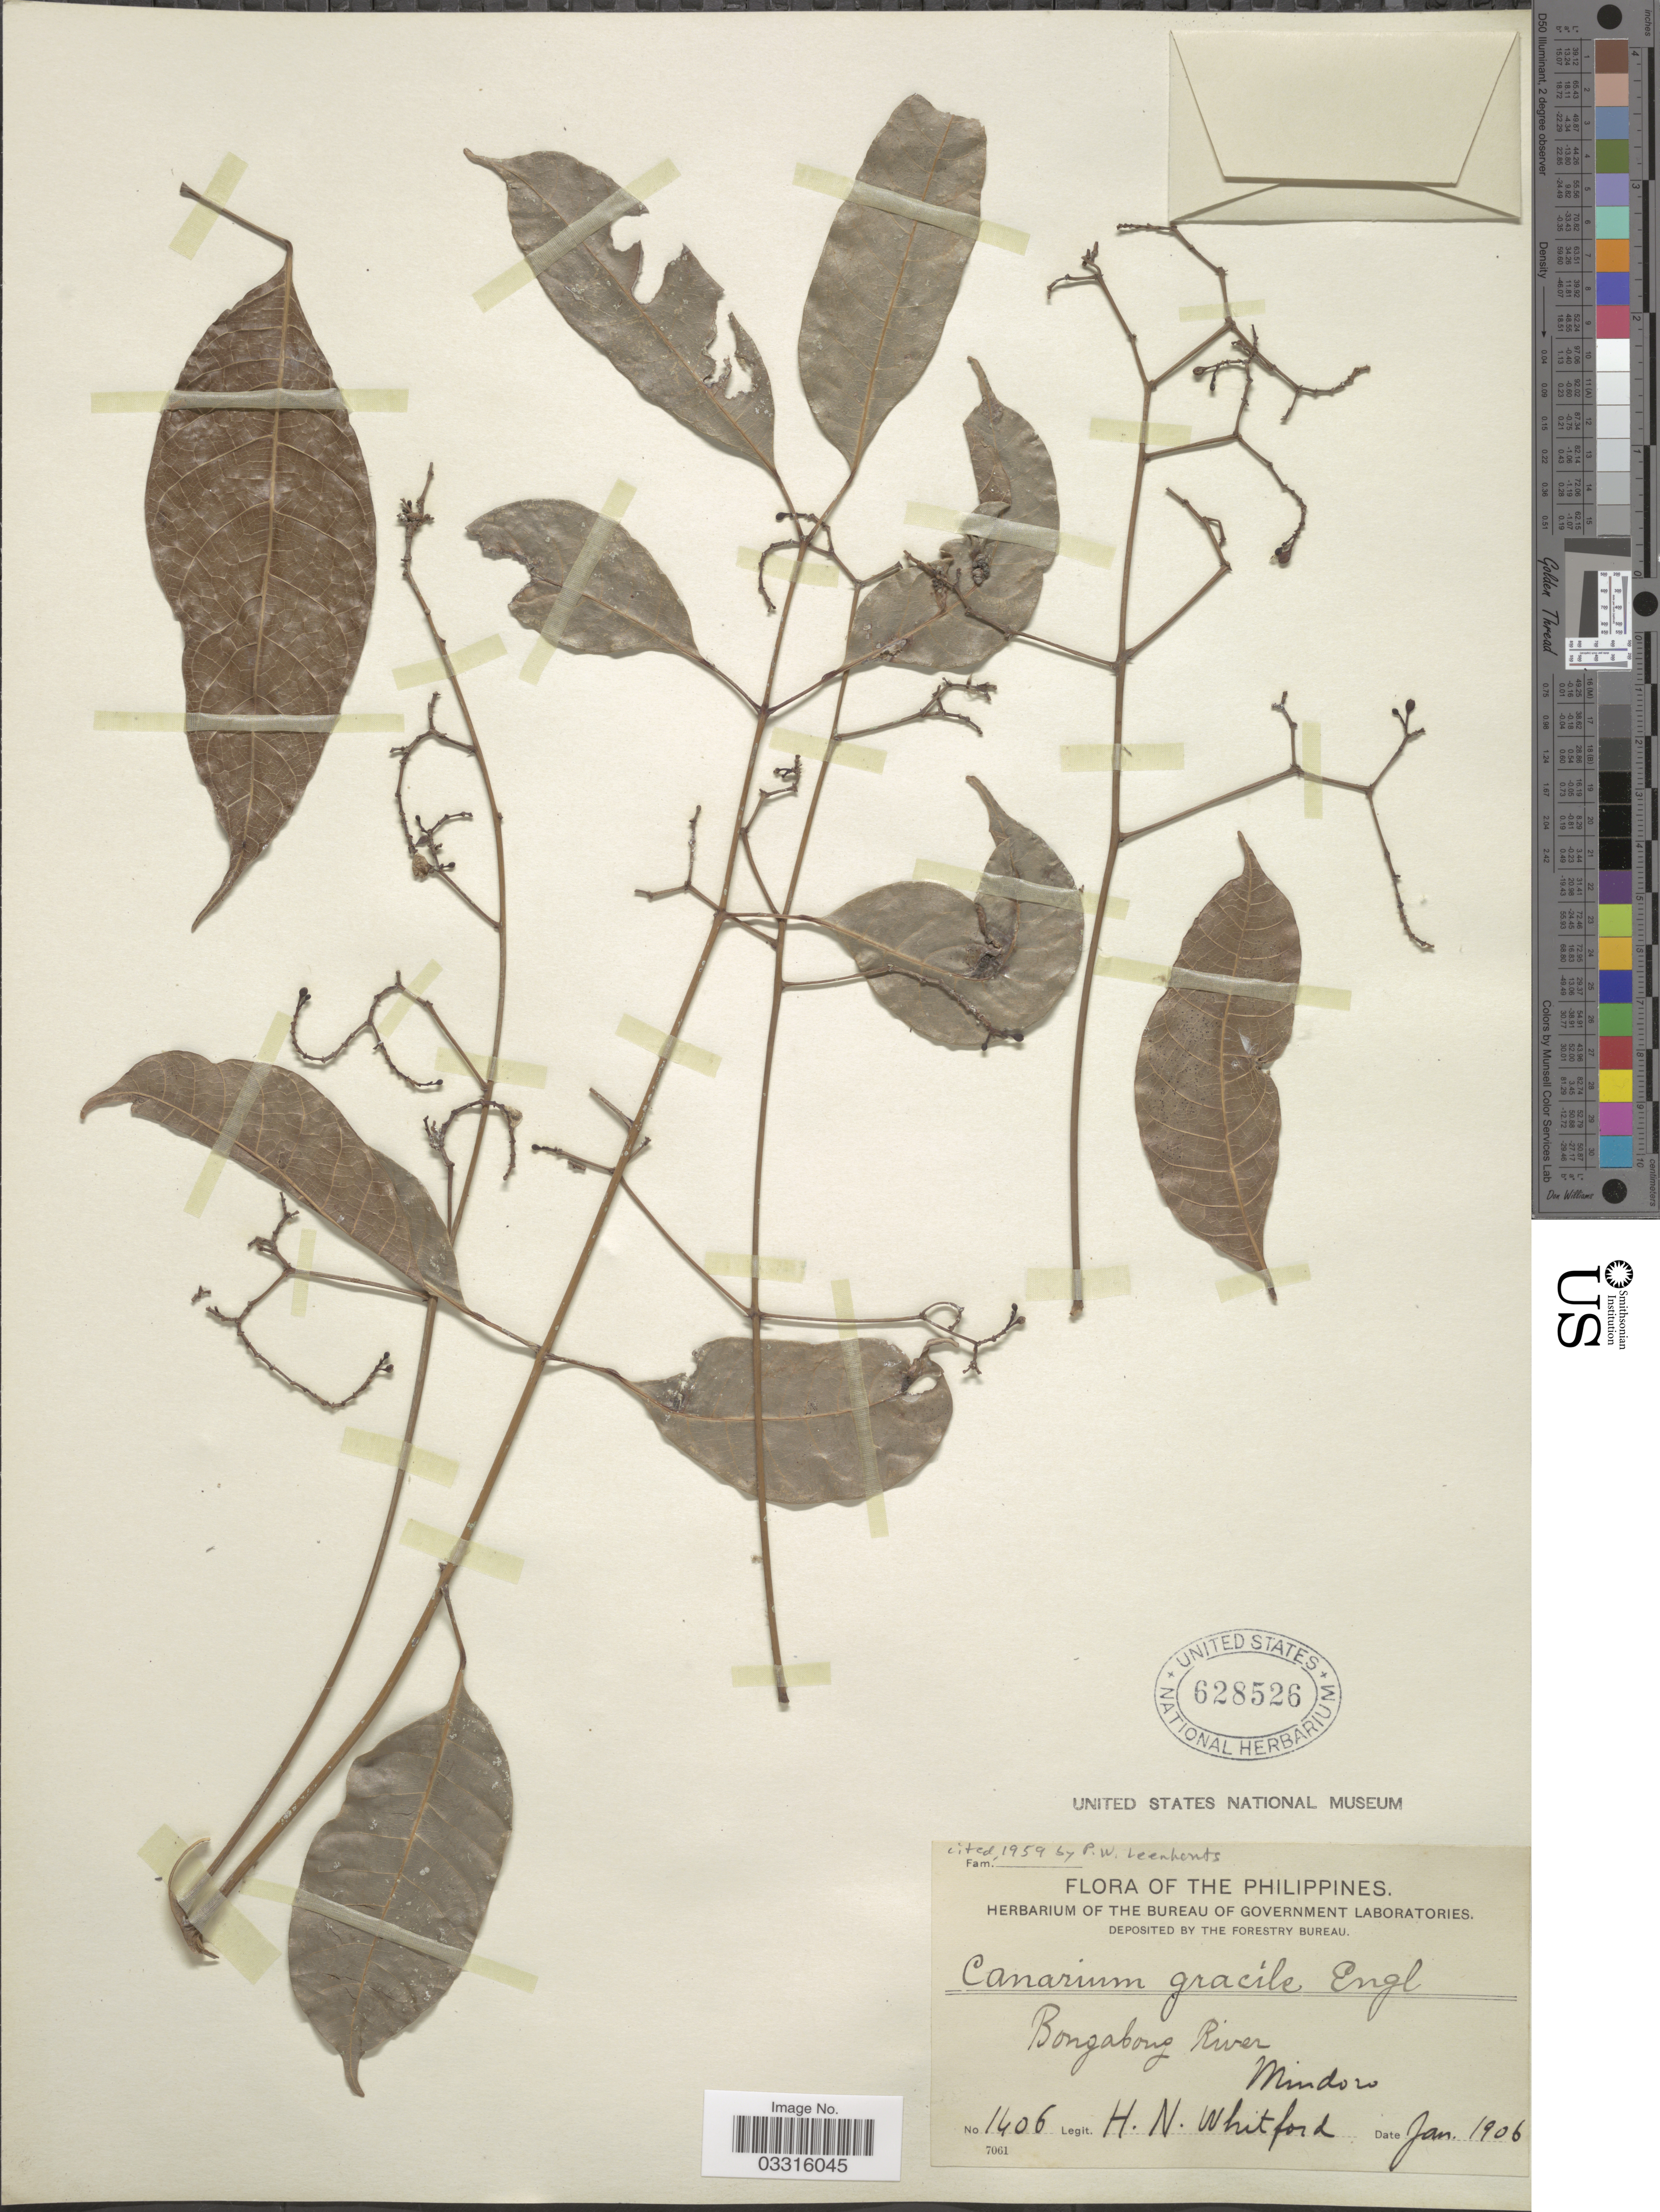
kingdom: Plantae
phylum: Tracheophyta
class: Magnoliopsida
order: Sapindales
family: Burseraceae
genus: Canarium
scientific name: Canarium gracile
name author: Engl.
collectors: H. N. Whitford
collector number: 1406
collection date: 1906-01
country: Philippines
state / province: Mimaropa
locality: Bongabong River, Mindoro.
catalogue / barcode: US 628526